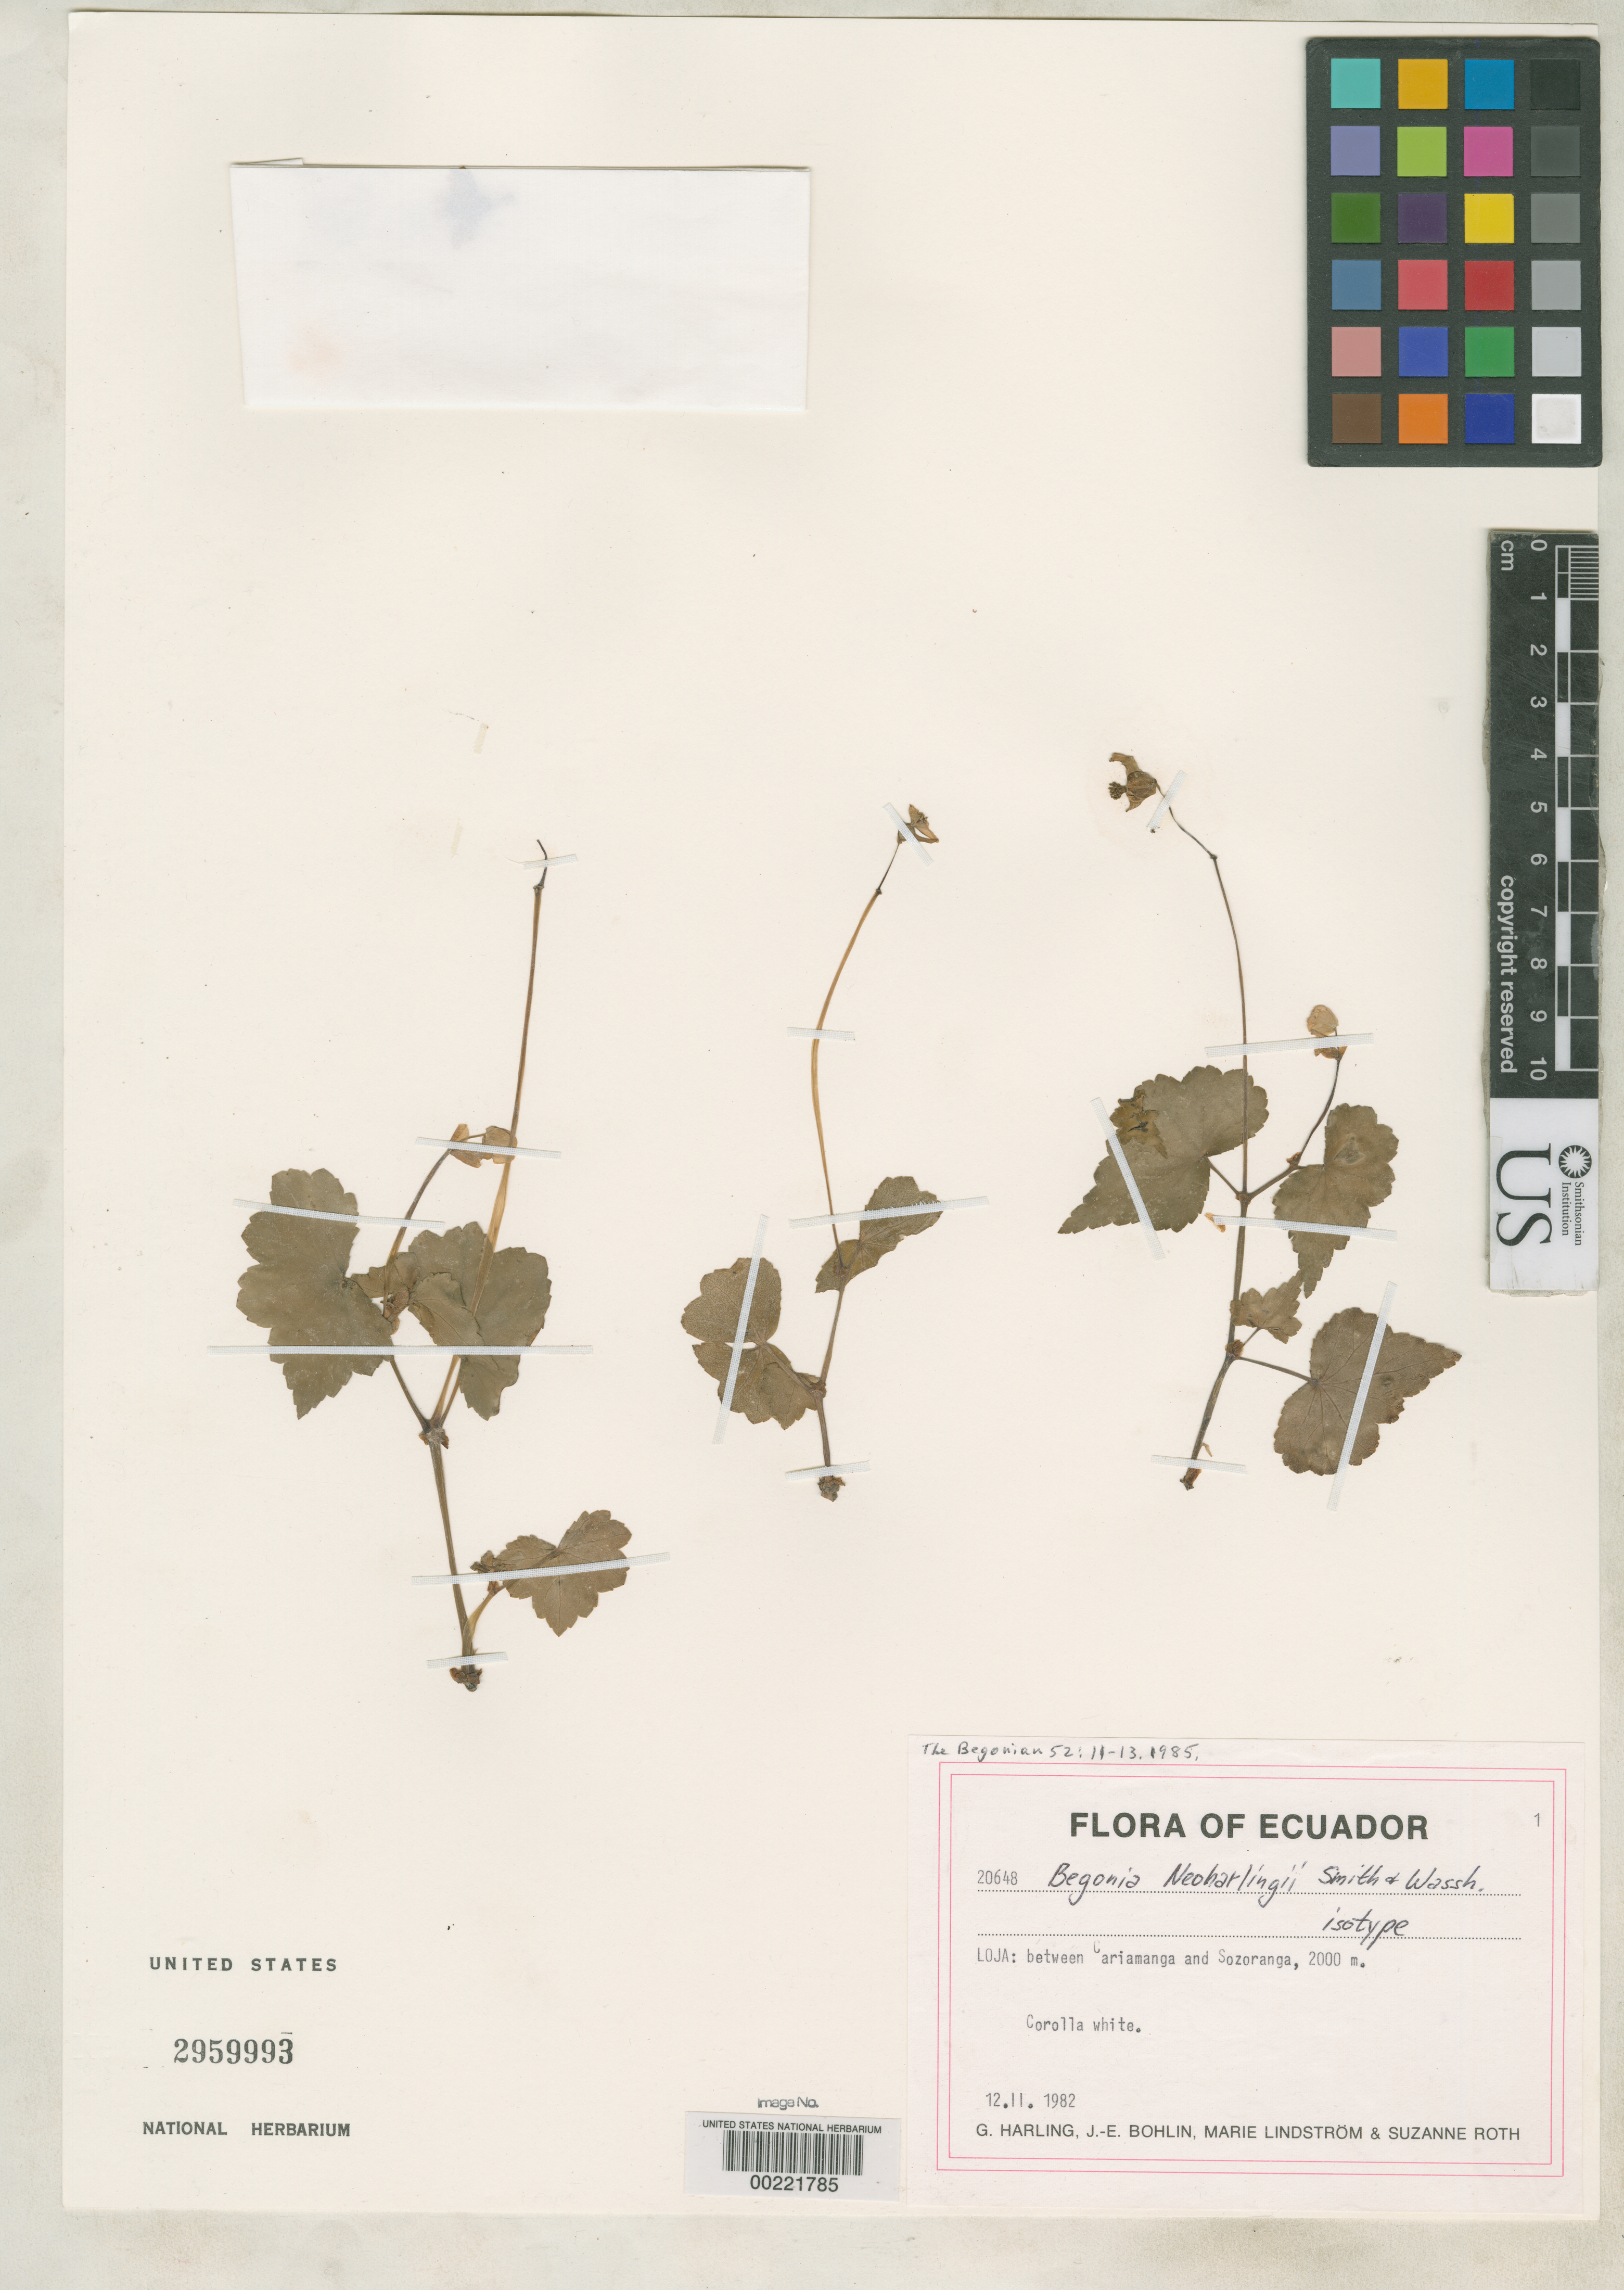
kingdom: Plantae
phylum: Tracheophyta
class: Magnoliopsida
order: Cucurbitales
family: Begoniaceae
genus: Begonia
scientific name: Begonia neoharlingii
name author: L.B. Sm. & Wassh.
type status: Isotype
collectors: G. Harling, J. E. Bohlin, M. Lindstrom & S. Roth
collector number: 20648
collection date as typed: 12 Feb 1982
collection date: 1982-02-12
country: Ecuador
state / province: Loja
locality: Between Cariamanga and Sozoranga.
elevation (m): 2000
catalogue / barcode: US 2959993